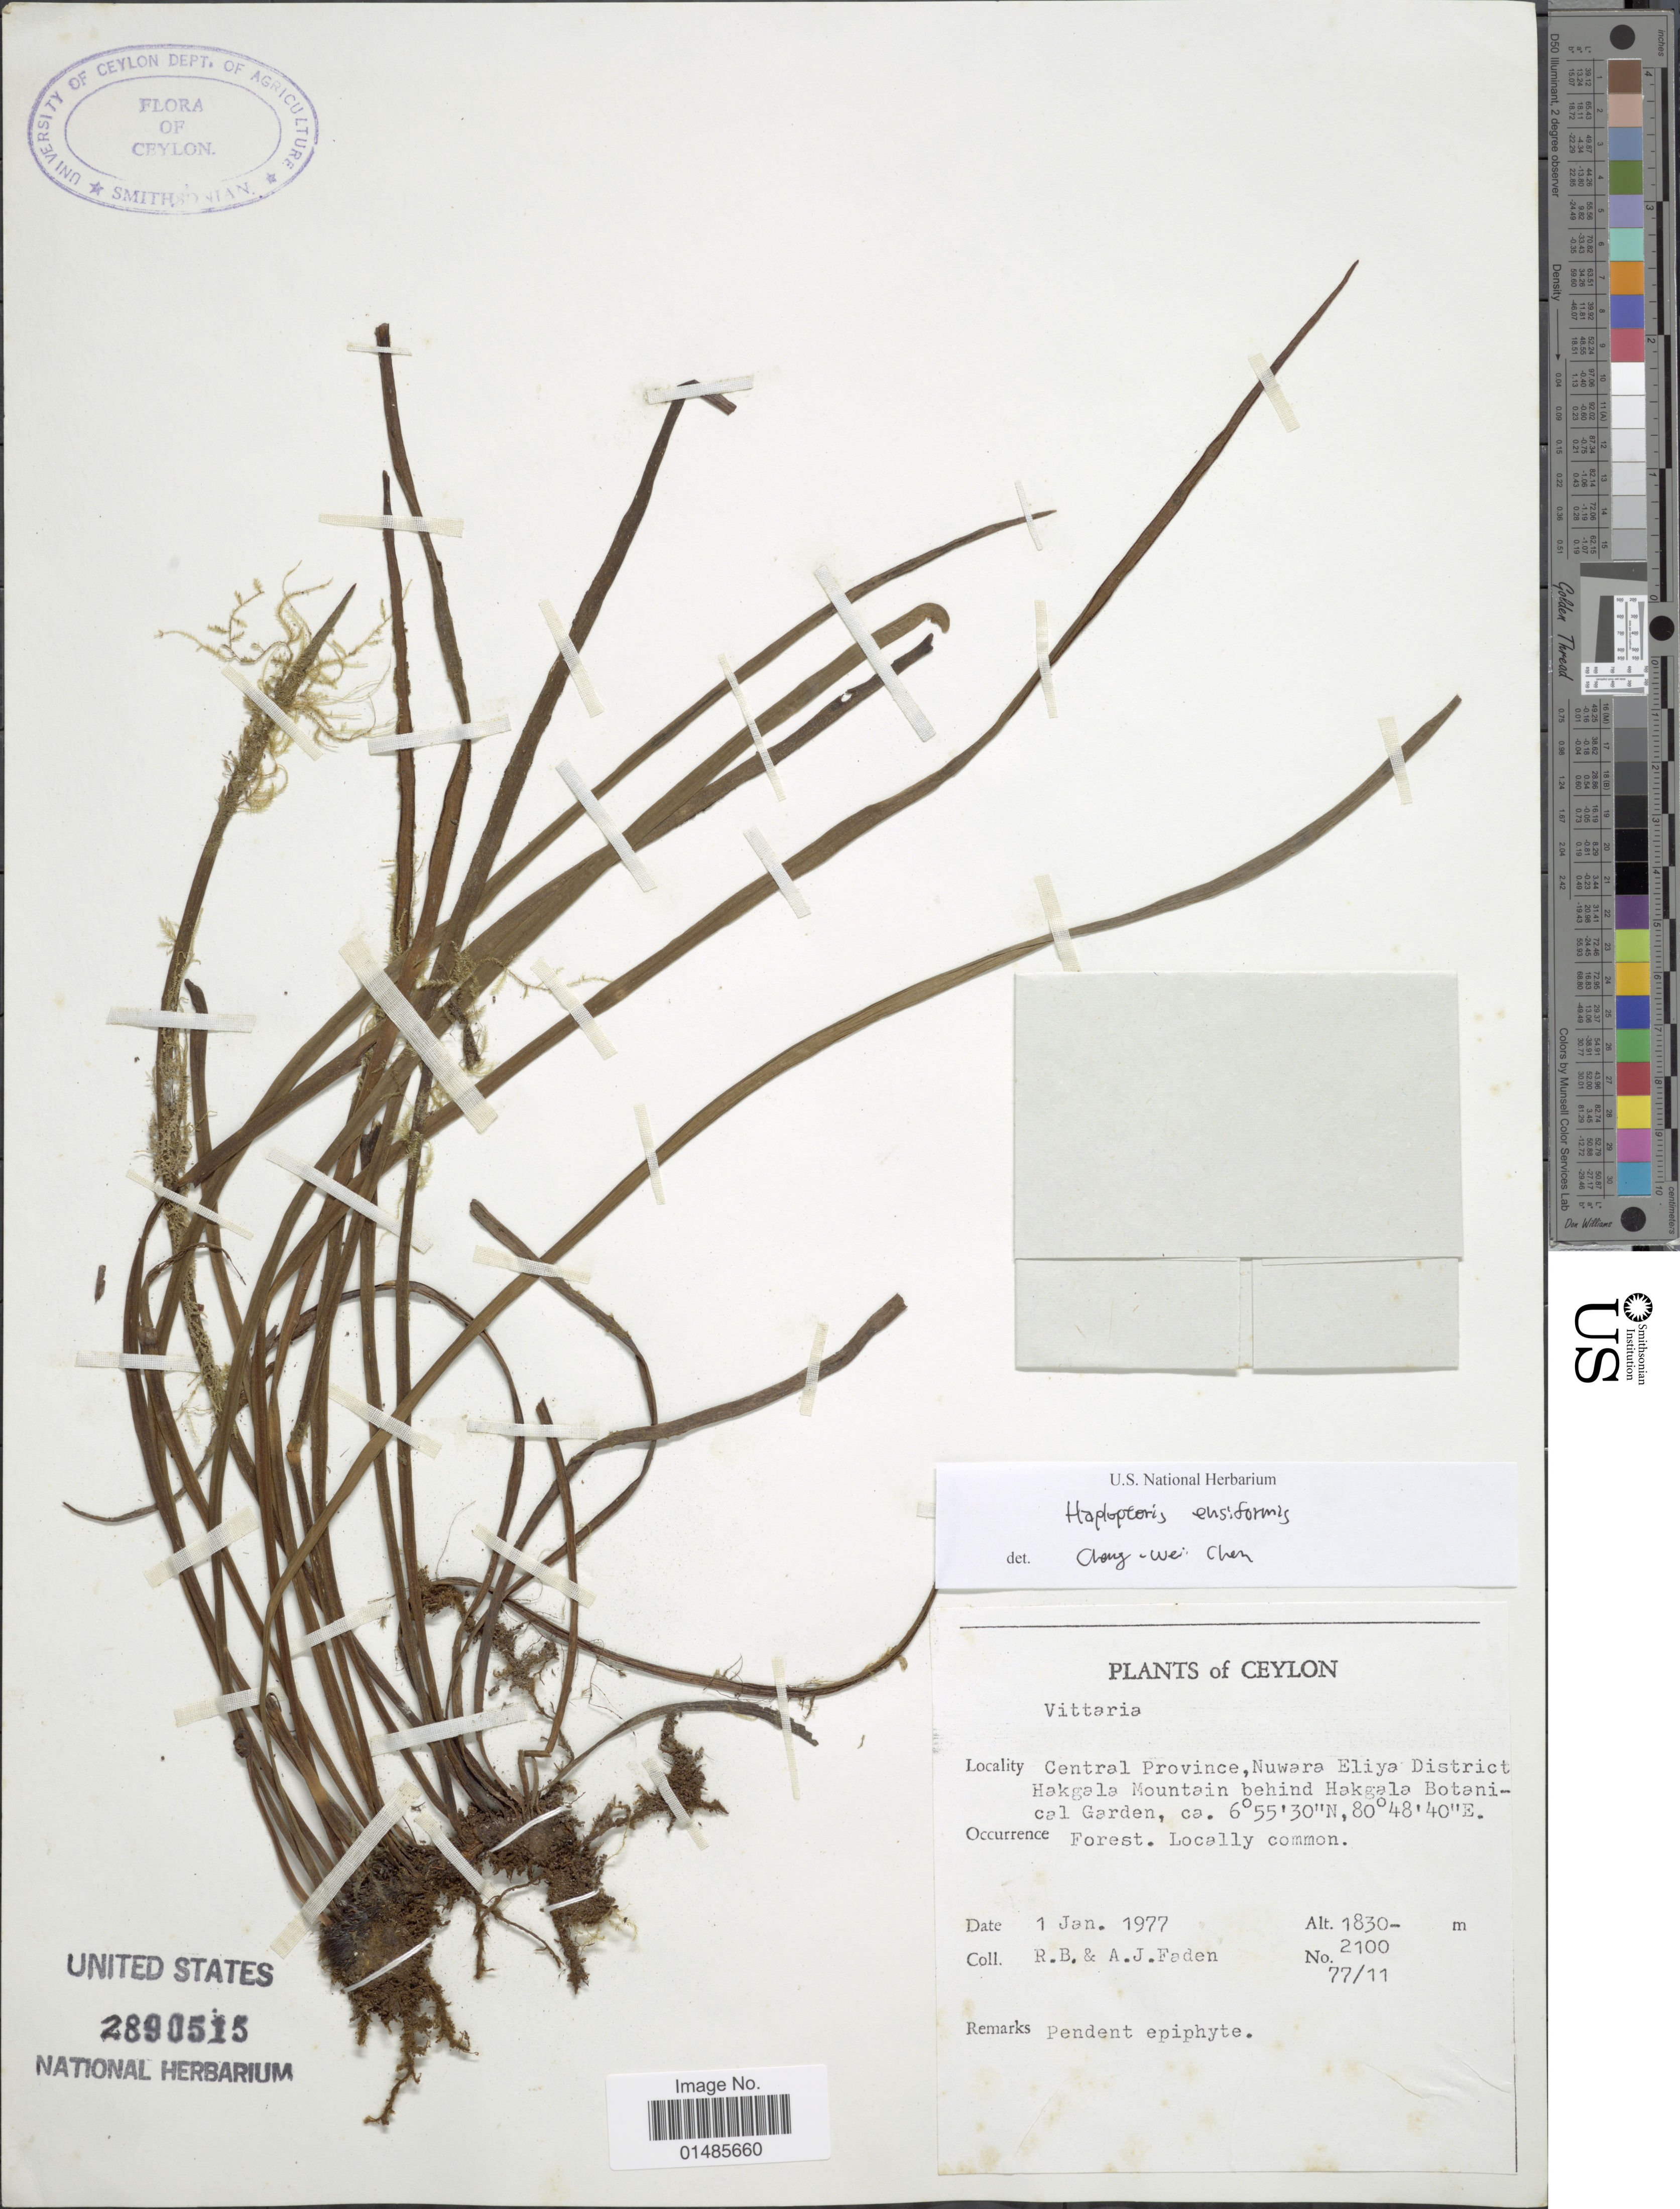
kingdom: Plantae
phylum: Tracheophyta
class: Polypodiopsida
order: Polypodiales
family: Pteridaceae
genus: Haplopteris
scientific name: Haplopteris ensiformis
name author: (Sw.) E.H. Crane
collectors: R. B. Faden & A. J. Faden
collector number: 77/11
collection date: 1977-01-01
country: Sri Lanka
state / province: Central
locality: Ceylon. Nuwara Eliya District, Hakgala Mountain behind Hakgala Botanical Garden.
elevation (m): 1830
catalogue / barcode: US 2890515